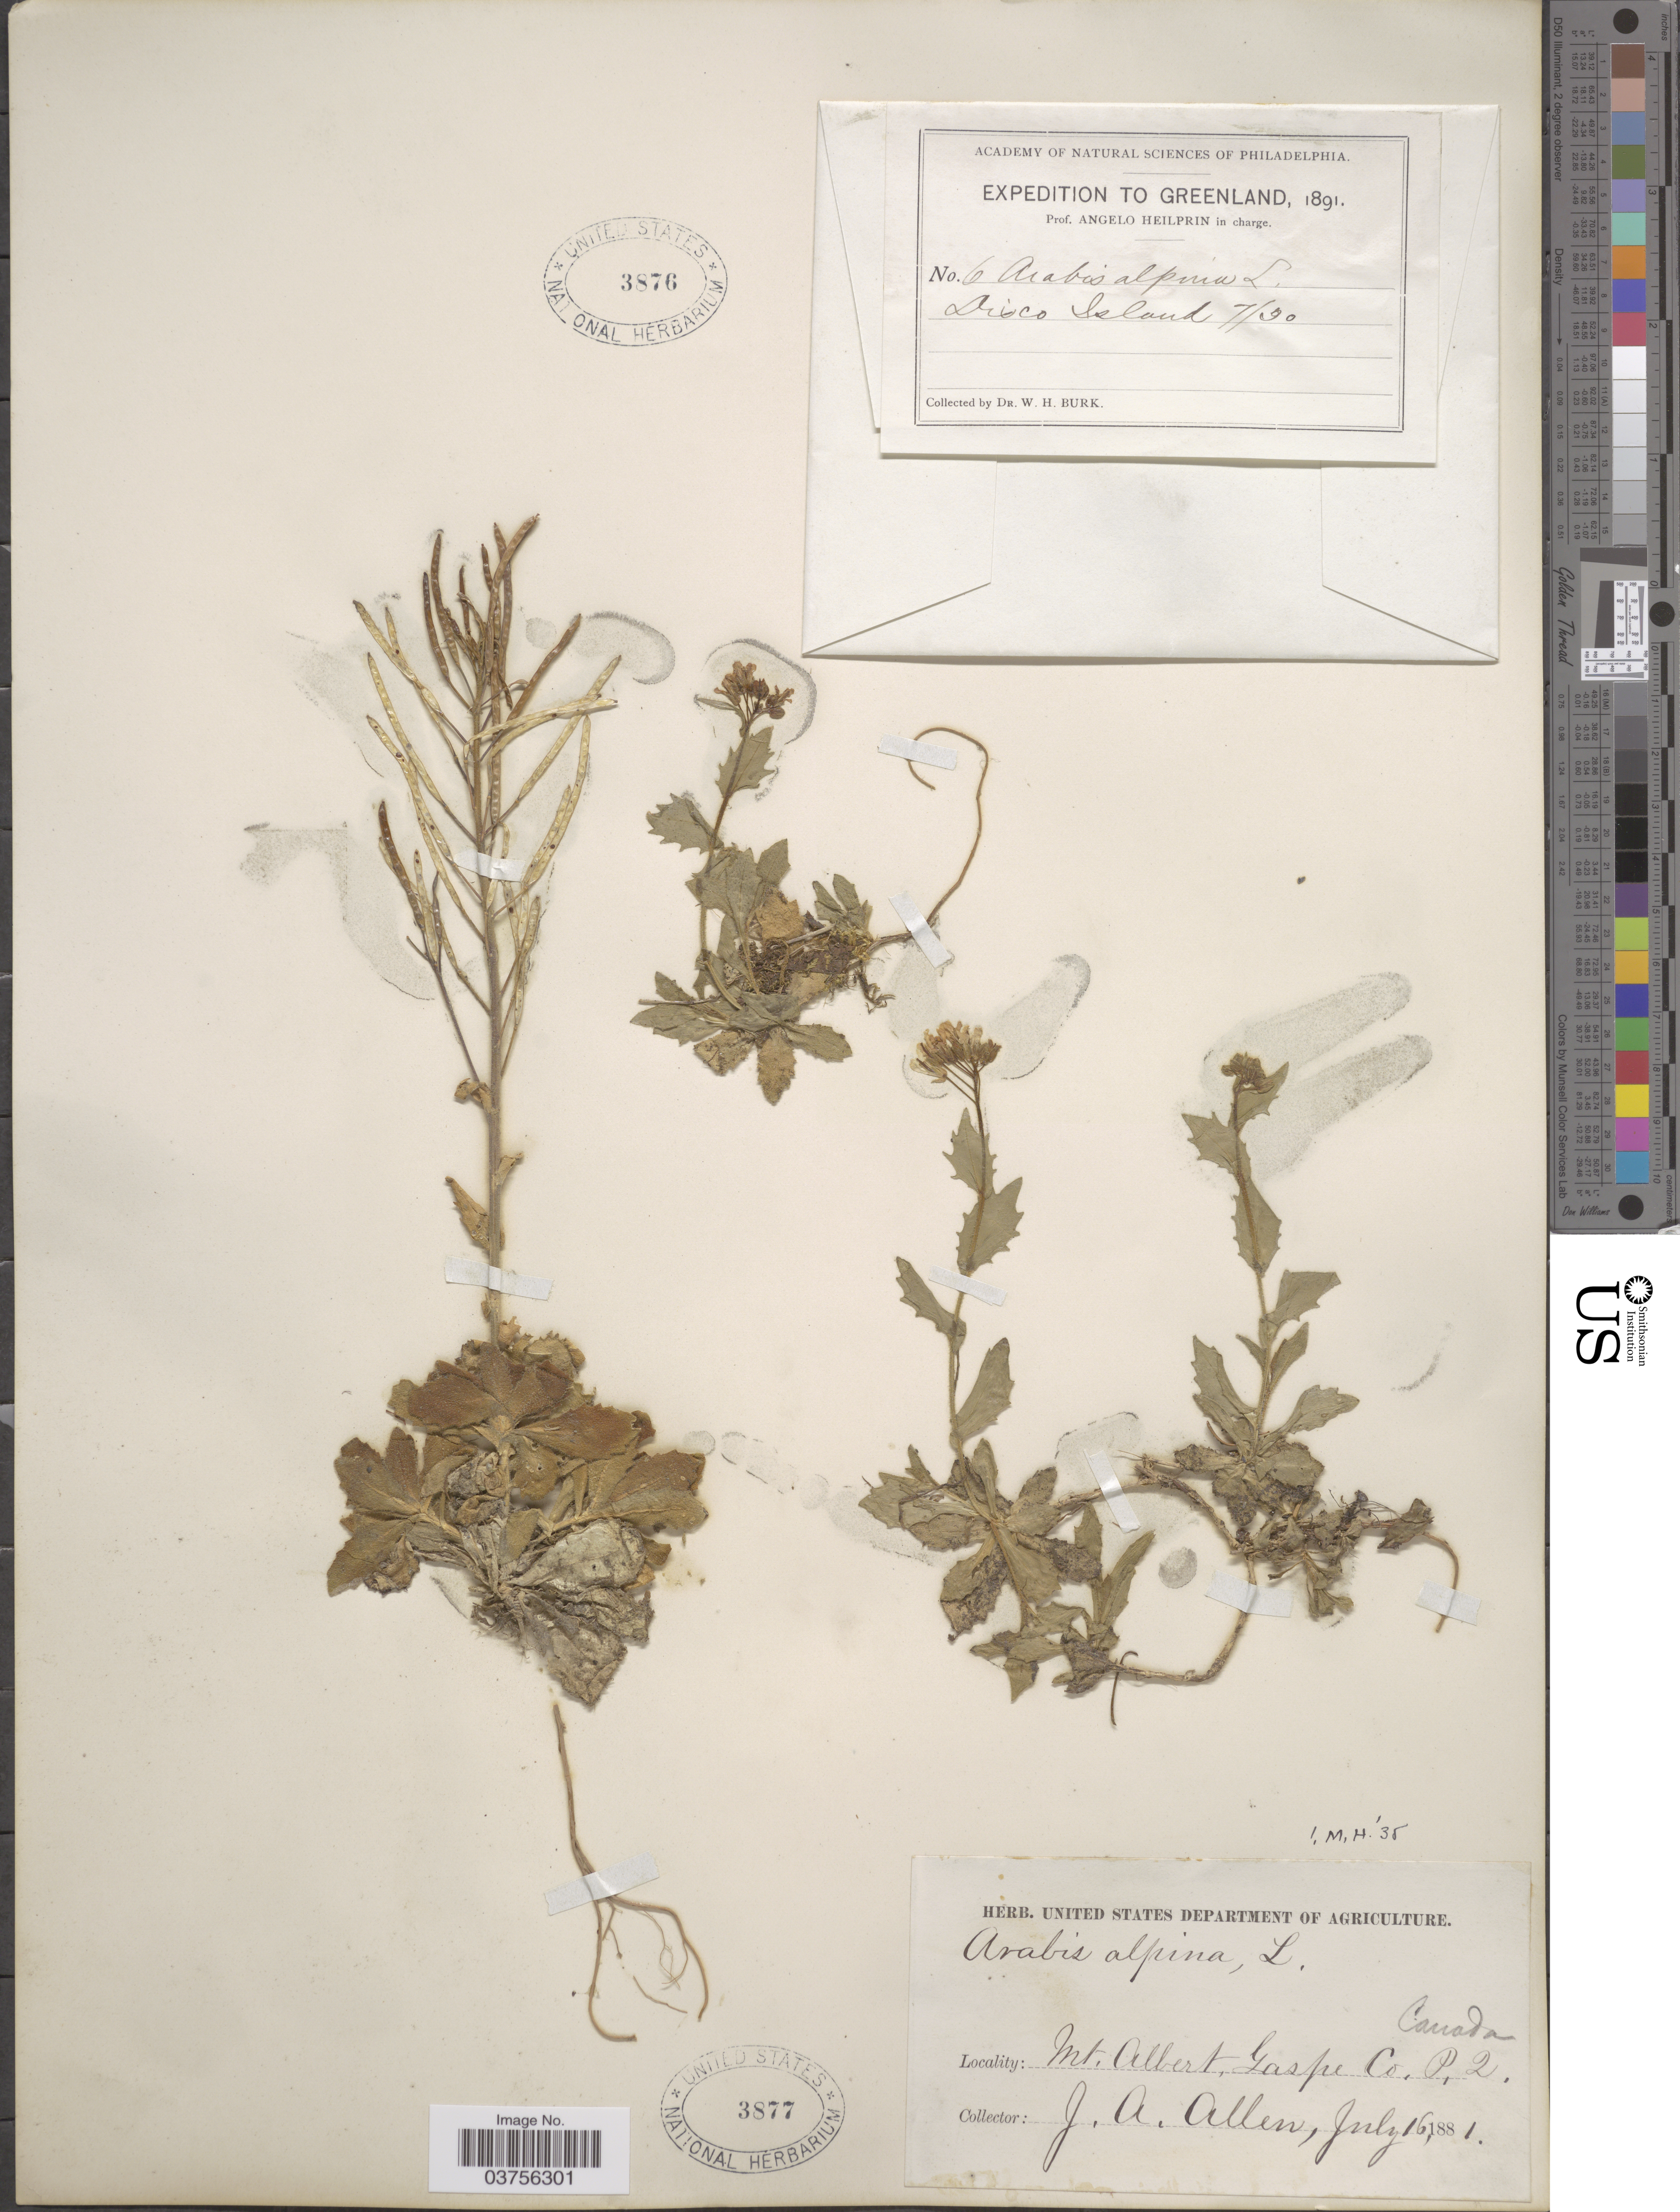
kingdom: Plantae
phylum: Tracheophyta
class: Magnoliopsida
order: Brassicales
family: Brassicaceae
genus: Arabis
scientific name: Arabis alpina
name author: L.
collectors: W. Burk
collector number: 6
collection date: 1891-07-30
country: Greenland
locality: Disco Island.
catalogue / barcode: US 3876